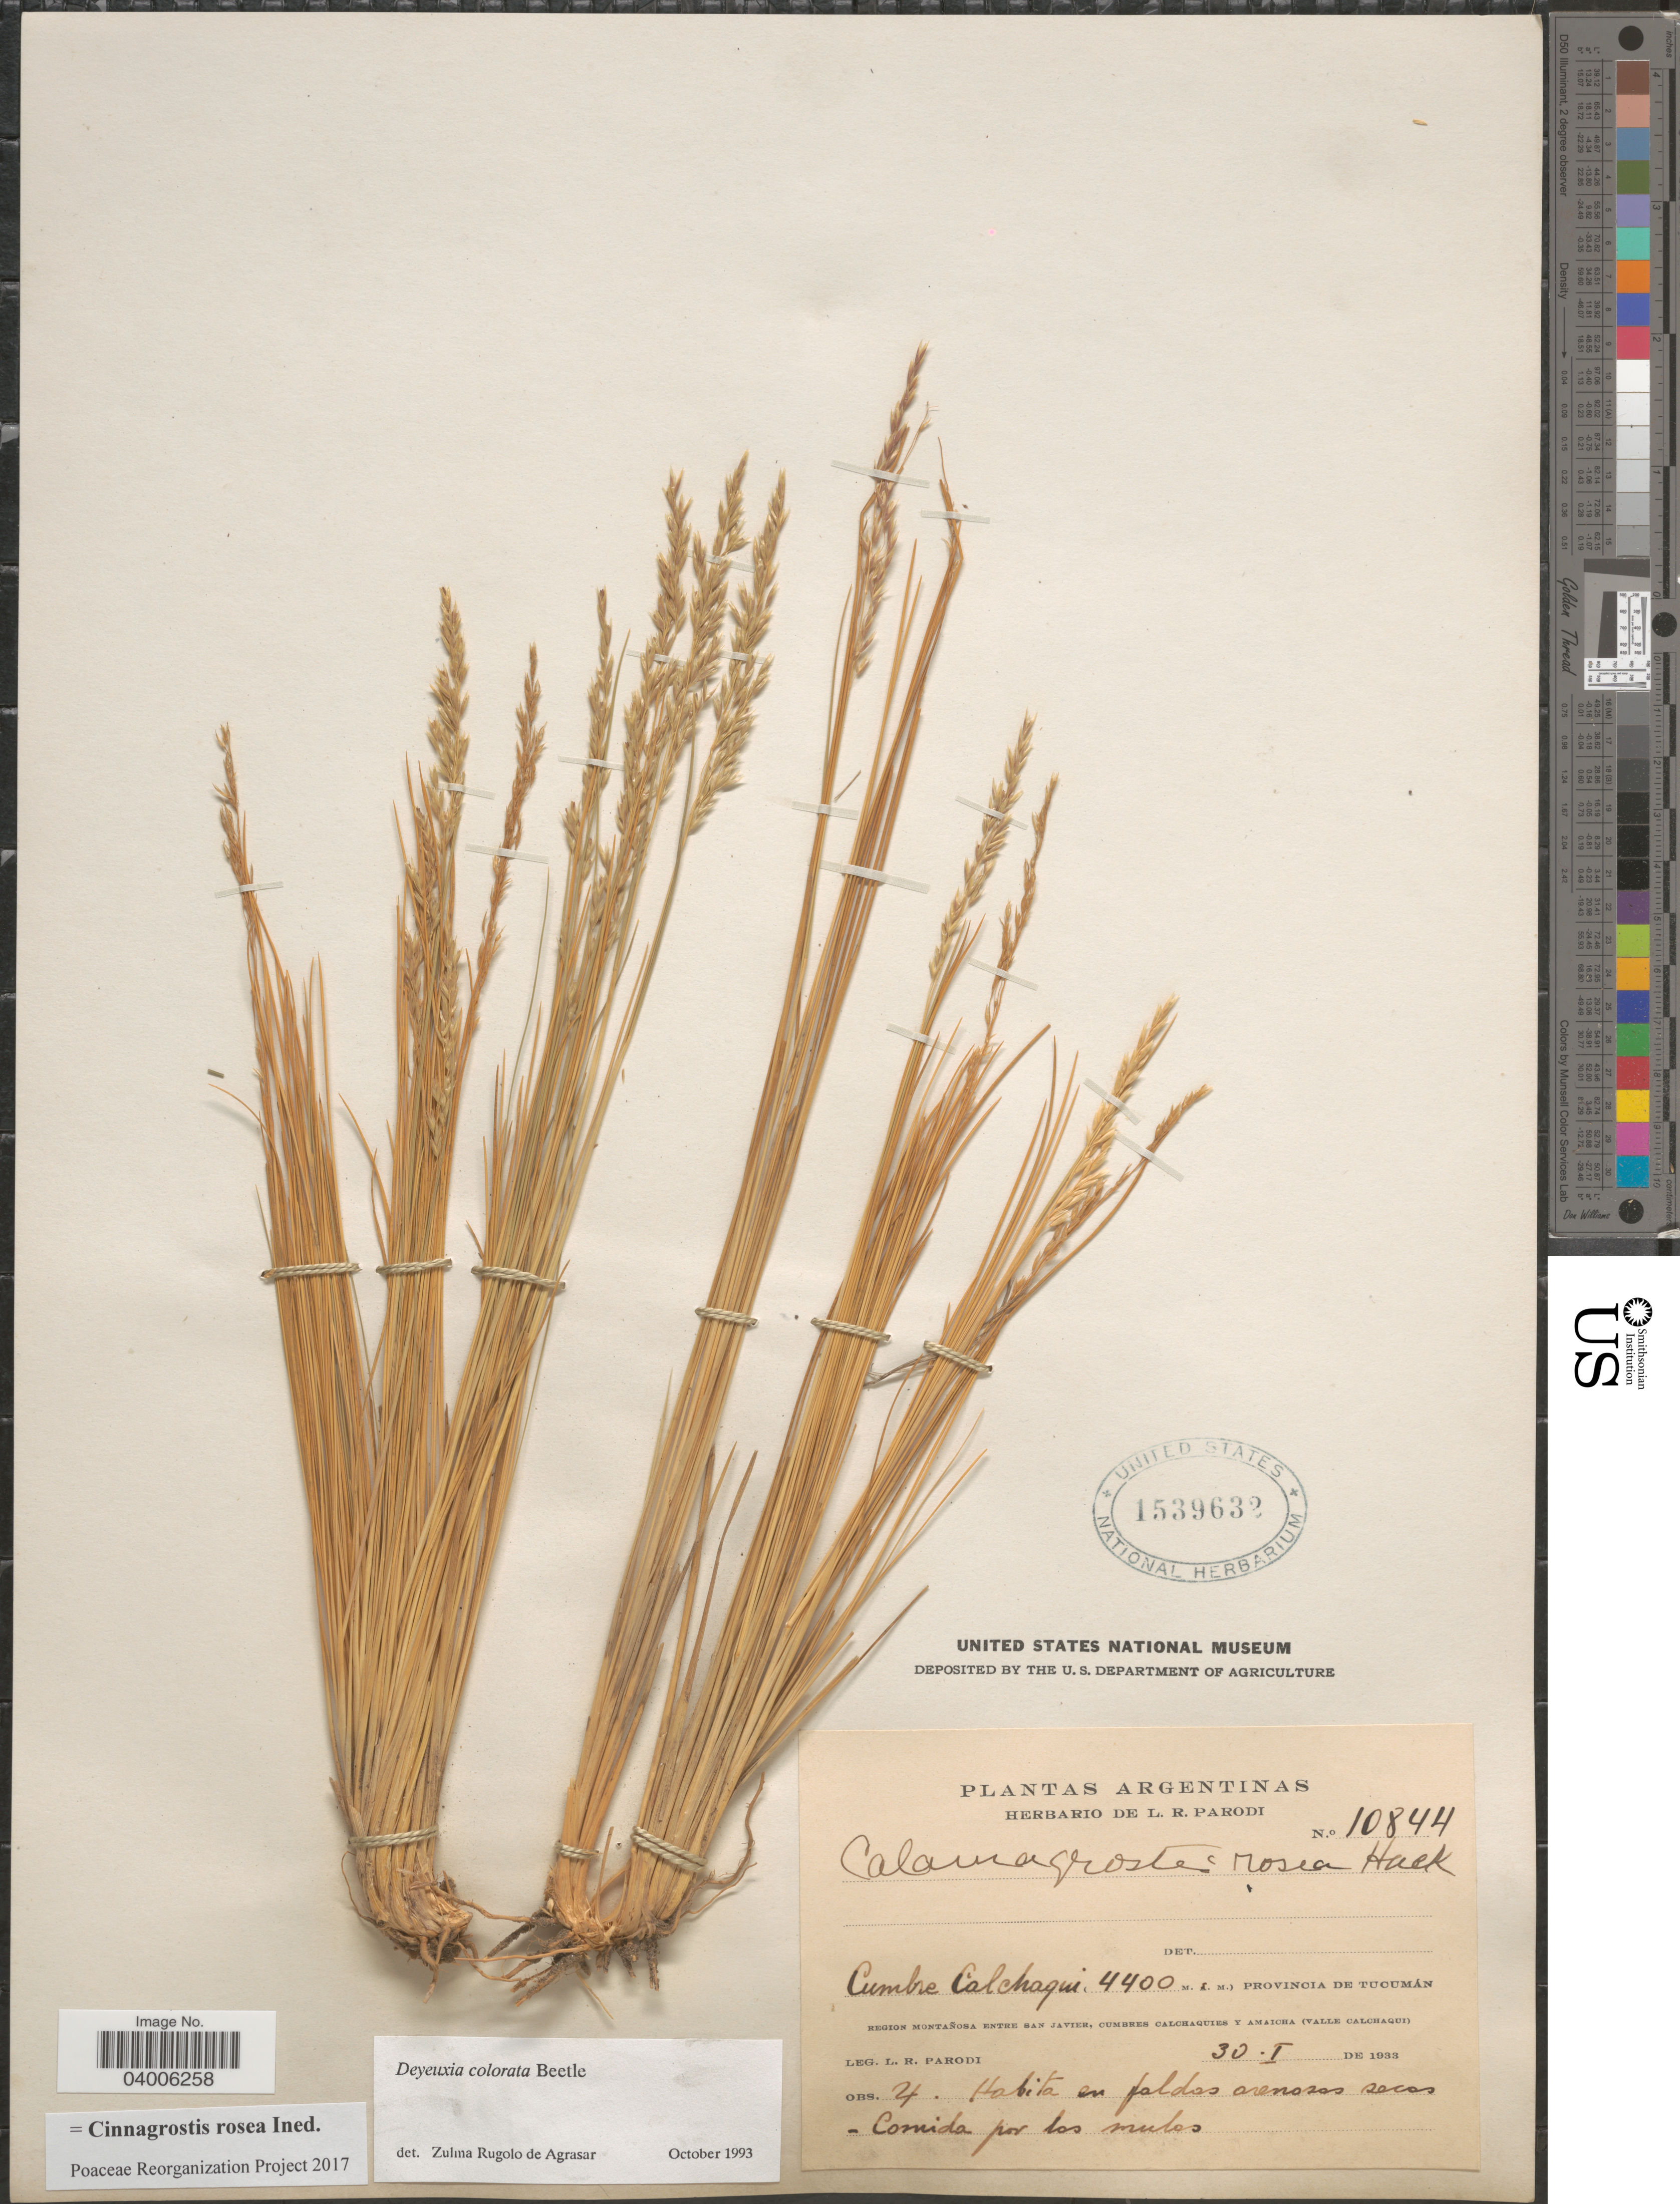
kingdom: Plantae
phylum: Tracheophyta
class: Liliopsida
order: Poales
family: Poaceae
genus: Cinnagrostis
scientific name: Cinnagrostis rosea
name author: (Griseb.) P.M. Peterson et al.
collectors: L. R. Parodi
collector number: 10844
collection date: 1933-01-30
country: Argentina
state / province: Tucuman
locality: Cumbre Calchaqui, Region Montañosa entre San Javier, cumbres Calchaquies y Amaicha (Valle Calchaqui).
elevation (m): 4400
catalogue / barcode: US 1539632